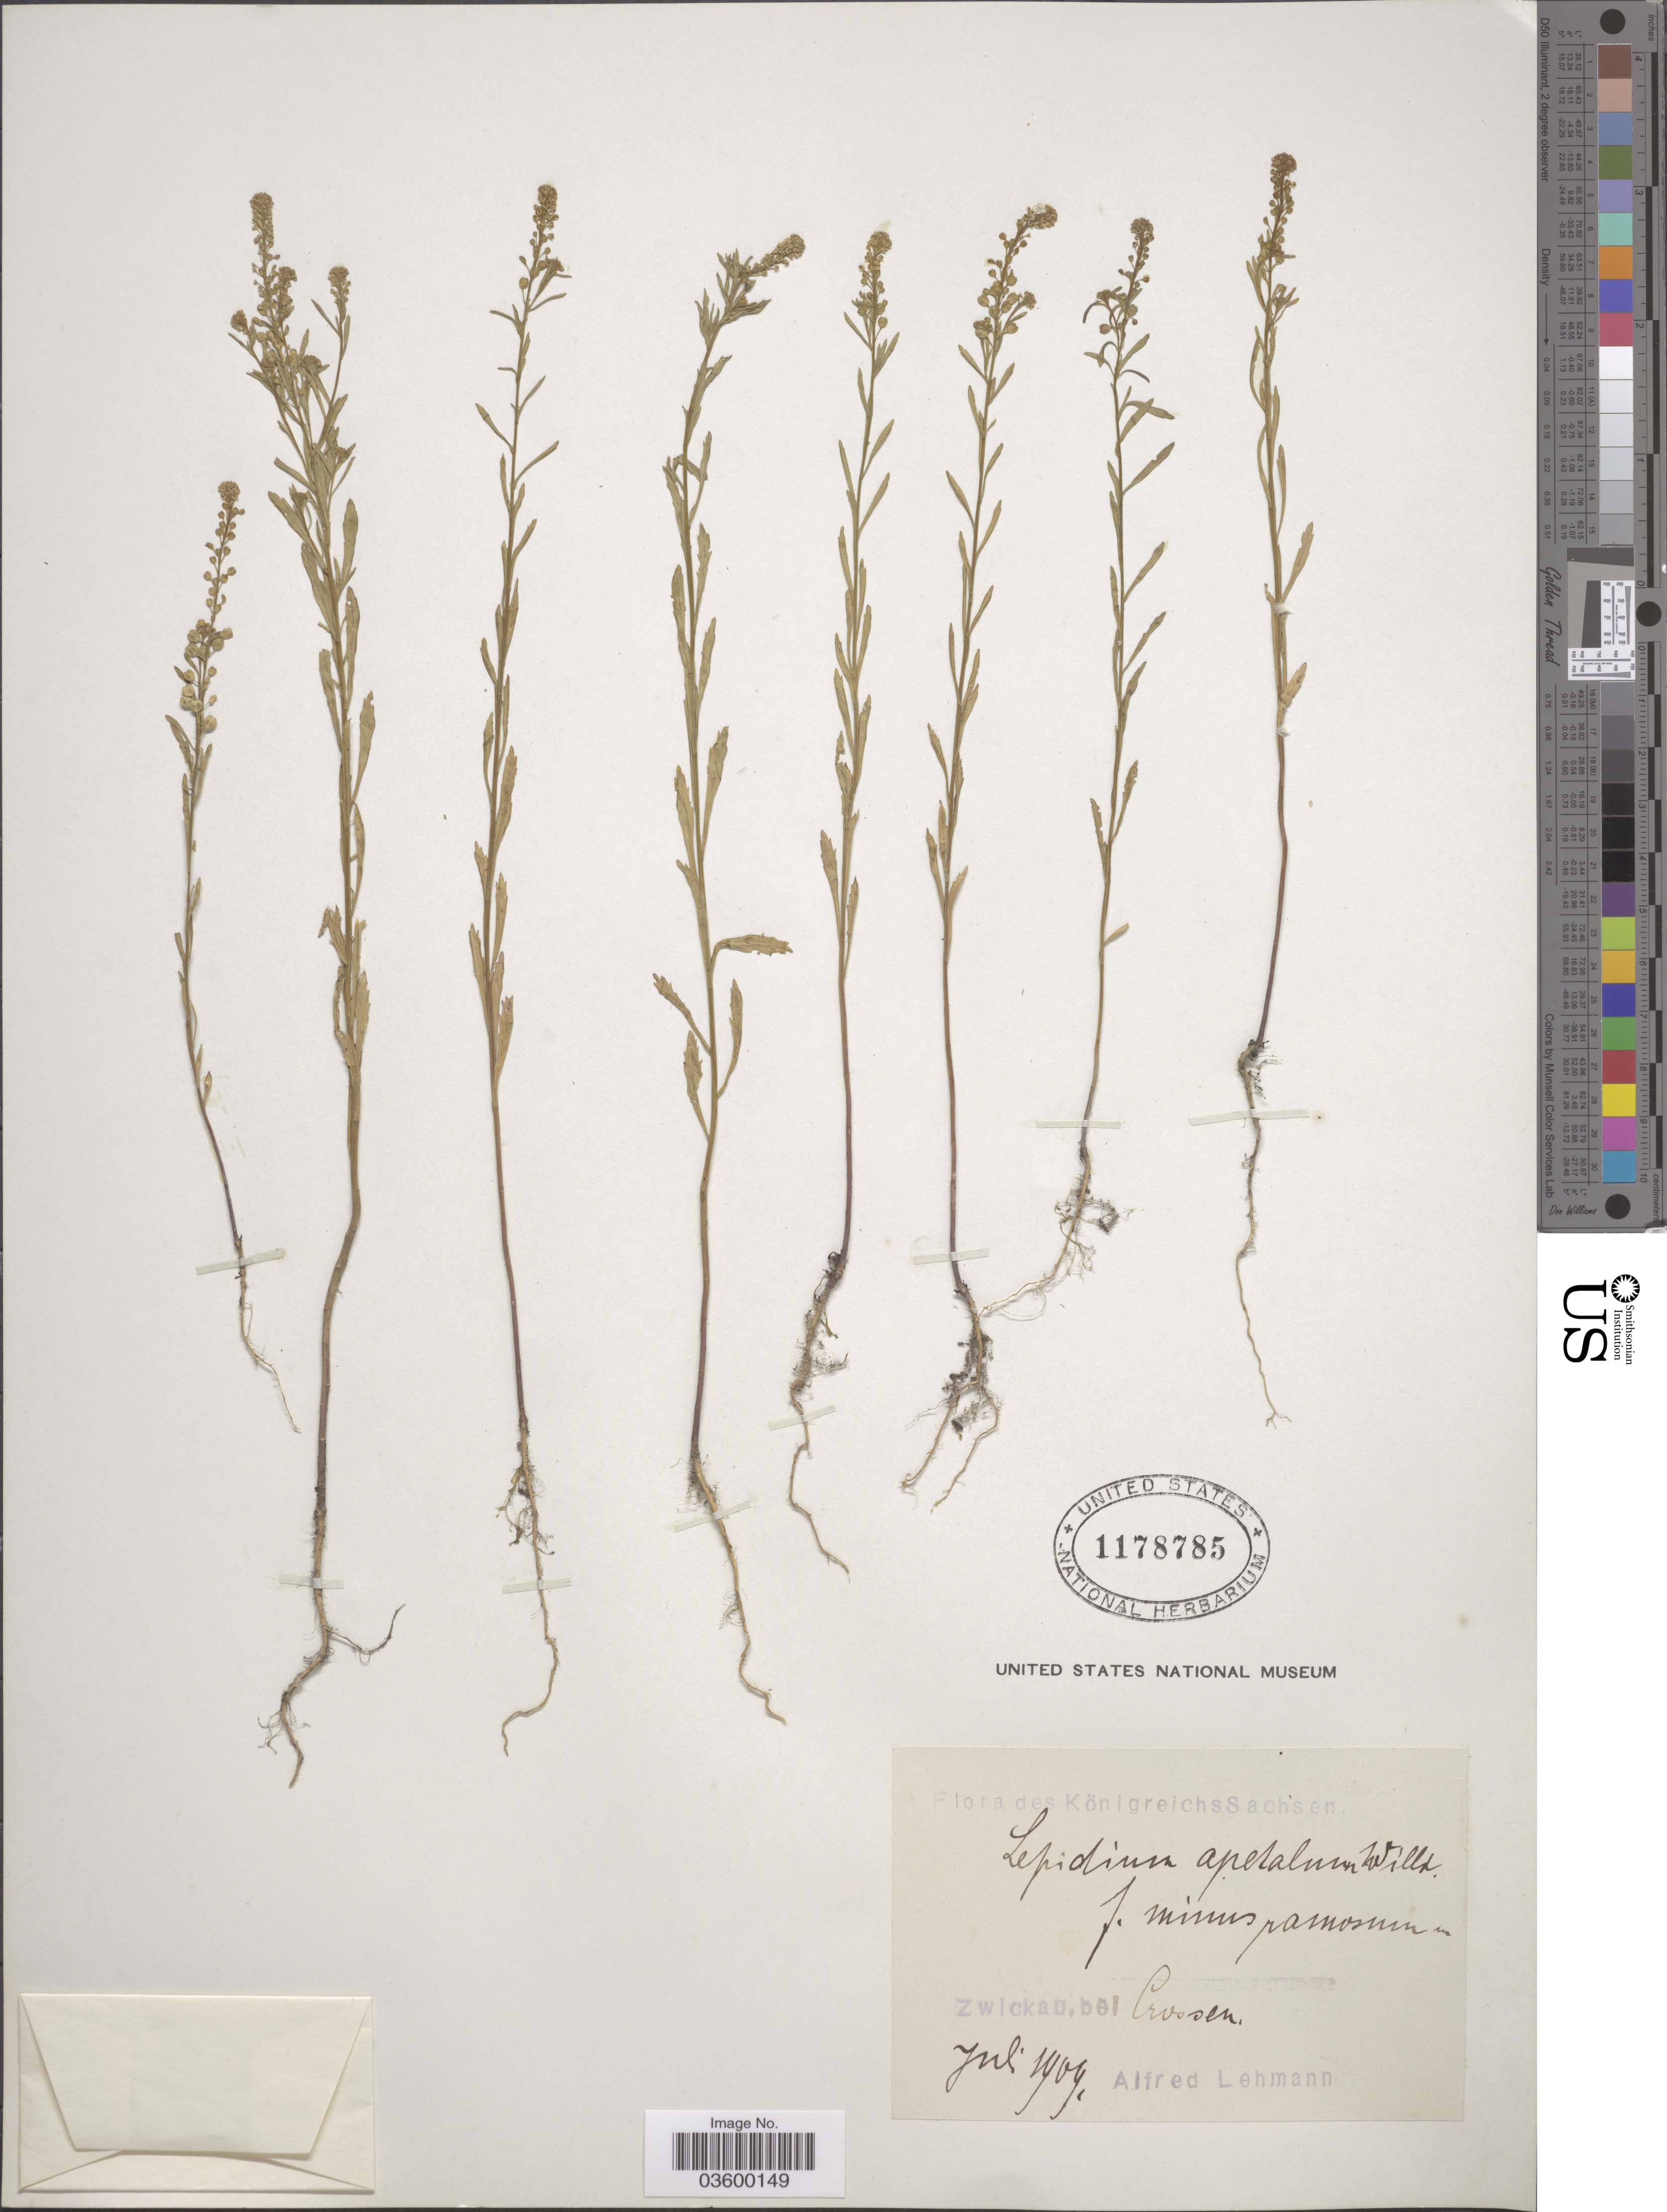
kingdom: Plantae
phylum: Tracheophyta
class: Magnoliopsida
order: Brassicales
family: Brassicaceae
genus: Lepidium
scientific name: Lepidium apetalum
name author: Willd.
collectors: A. Lehmann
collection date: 1909-07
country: Germany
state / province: Sachsen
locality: Königreichs Sachsen. Zwickau, bel Crossen.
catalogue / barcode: US 1178785